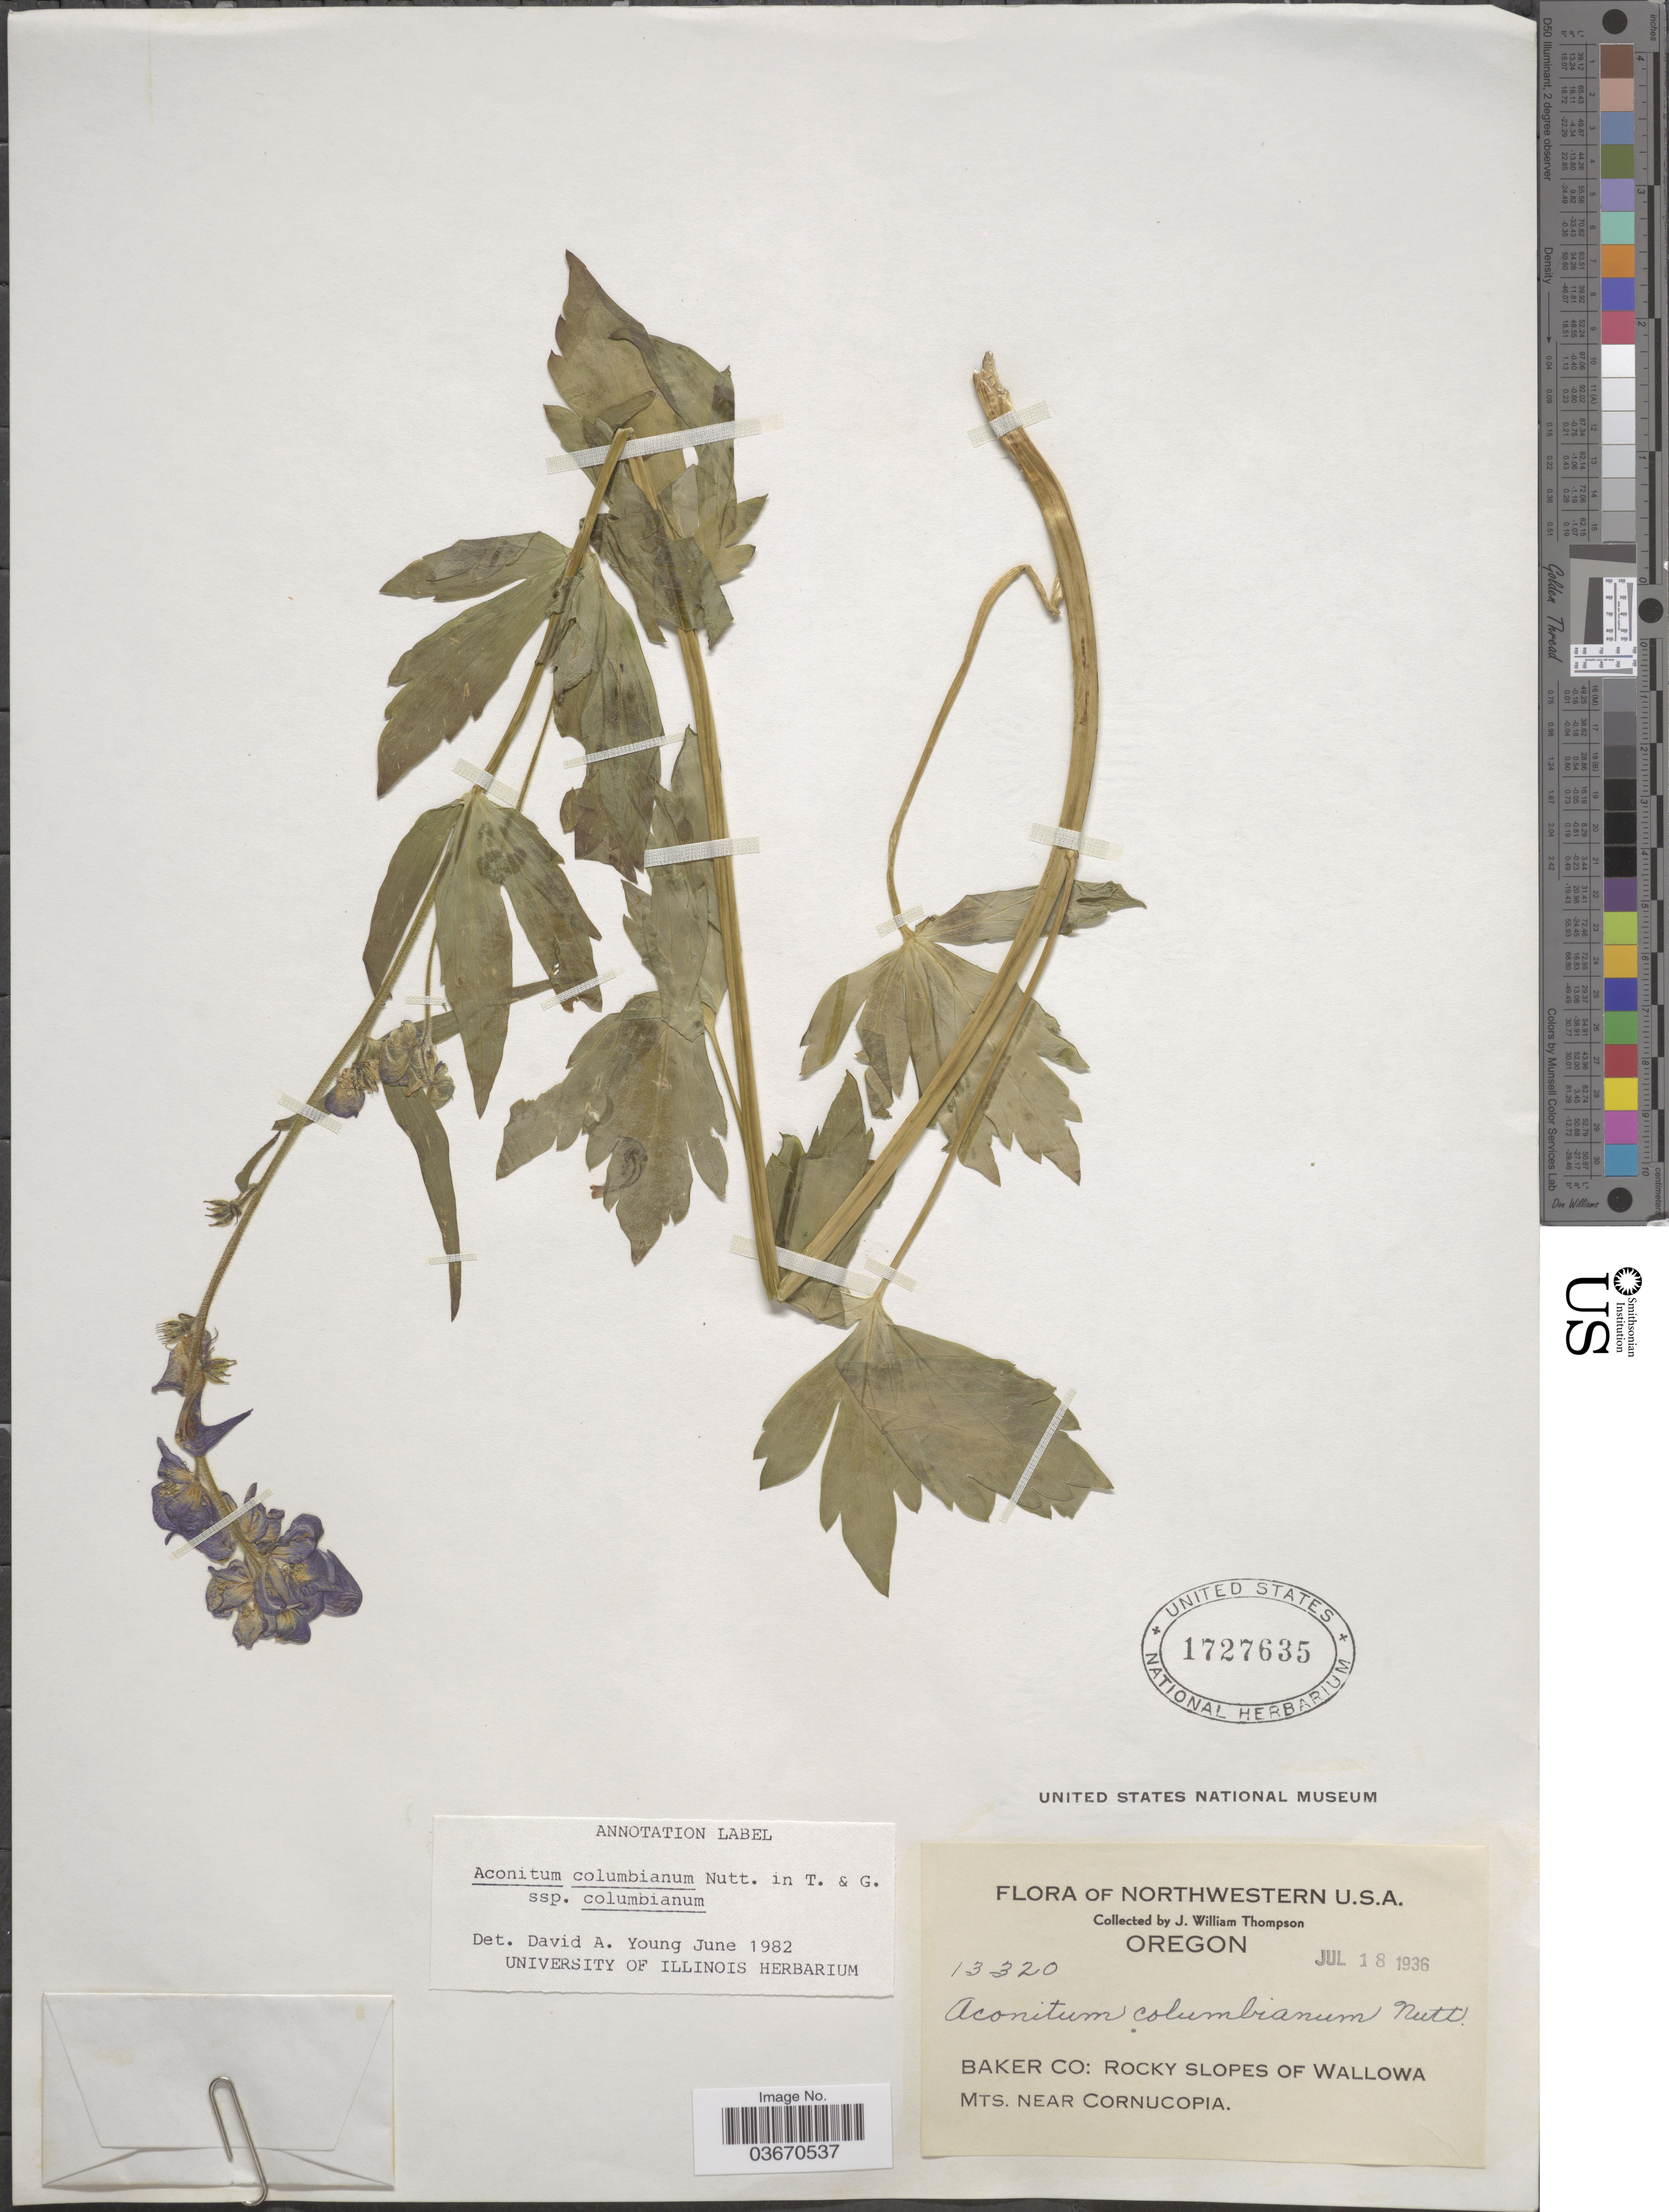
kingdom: Plantae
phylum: Tracheophyta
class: Magnoliopsida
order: Ranunculales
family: Ranunculaceae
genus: Aconitum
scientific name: Aconitum columbianum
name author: Nutt.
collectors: J. W. Thompson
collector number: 13320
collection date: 1936-07-18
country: United States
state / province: Oregon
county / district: Baker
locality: Northwestern U.S.A. Baker Co: Rocky slopes of Wallowa Mts. near Cornucopia.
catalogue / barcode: US 1727635